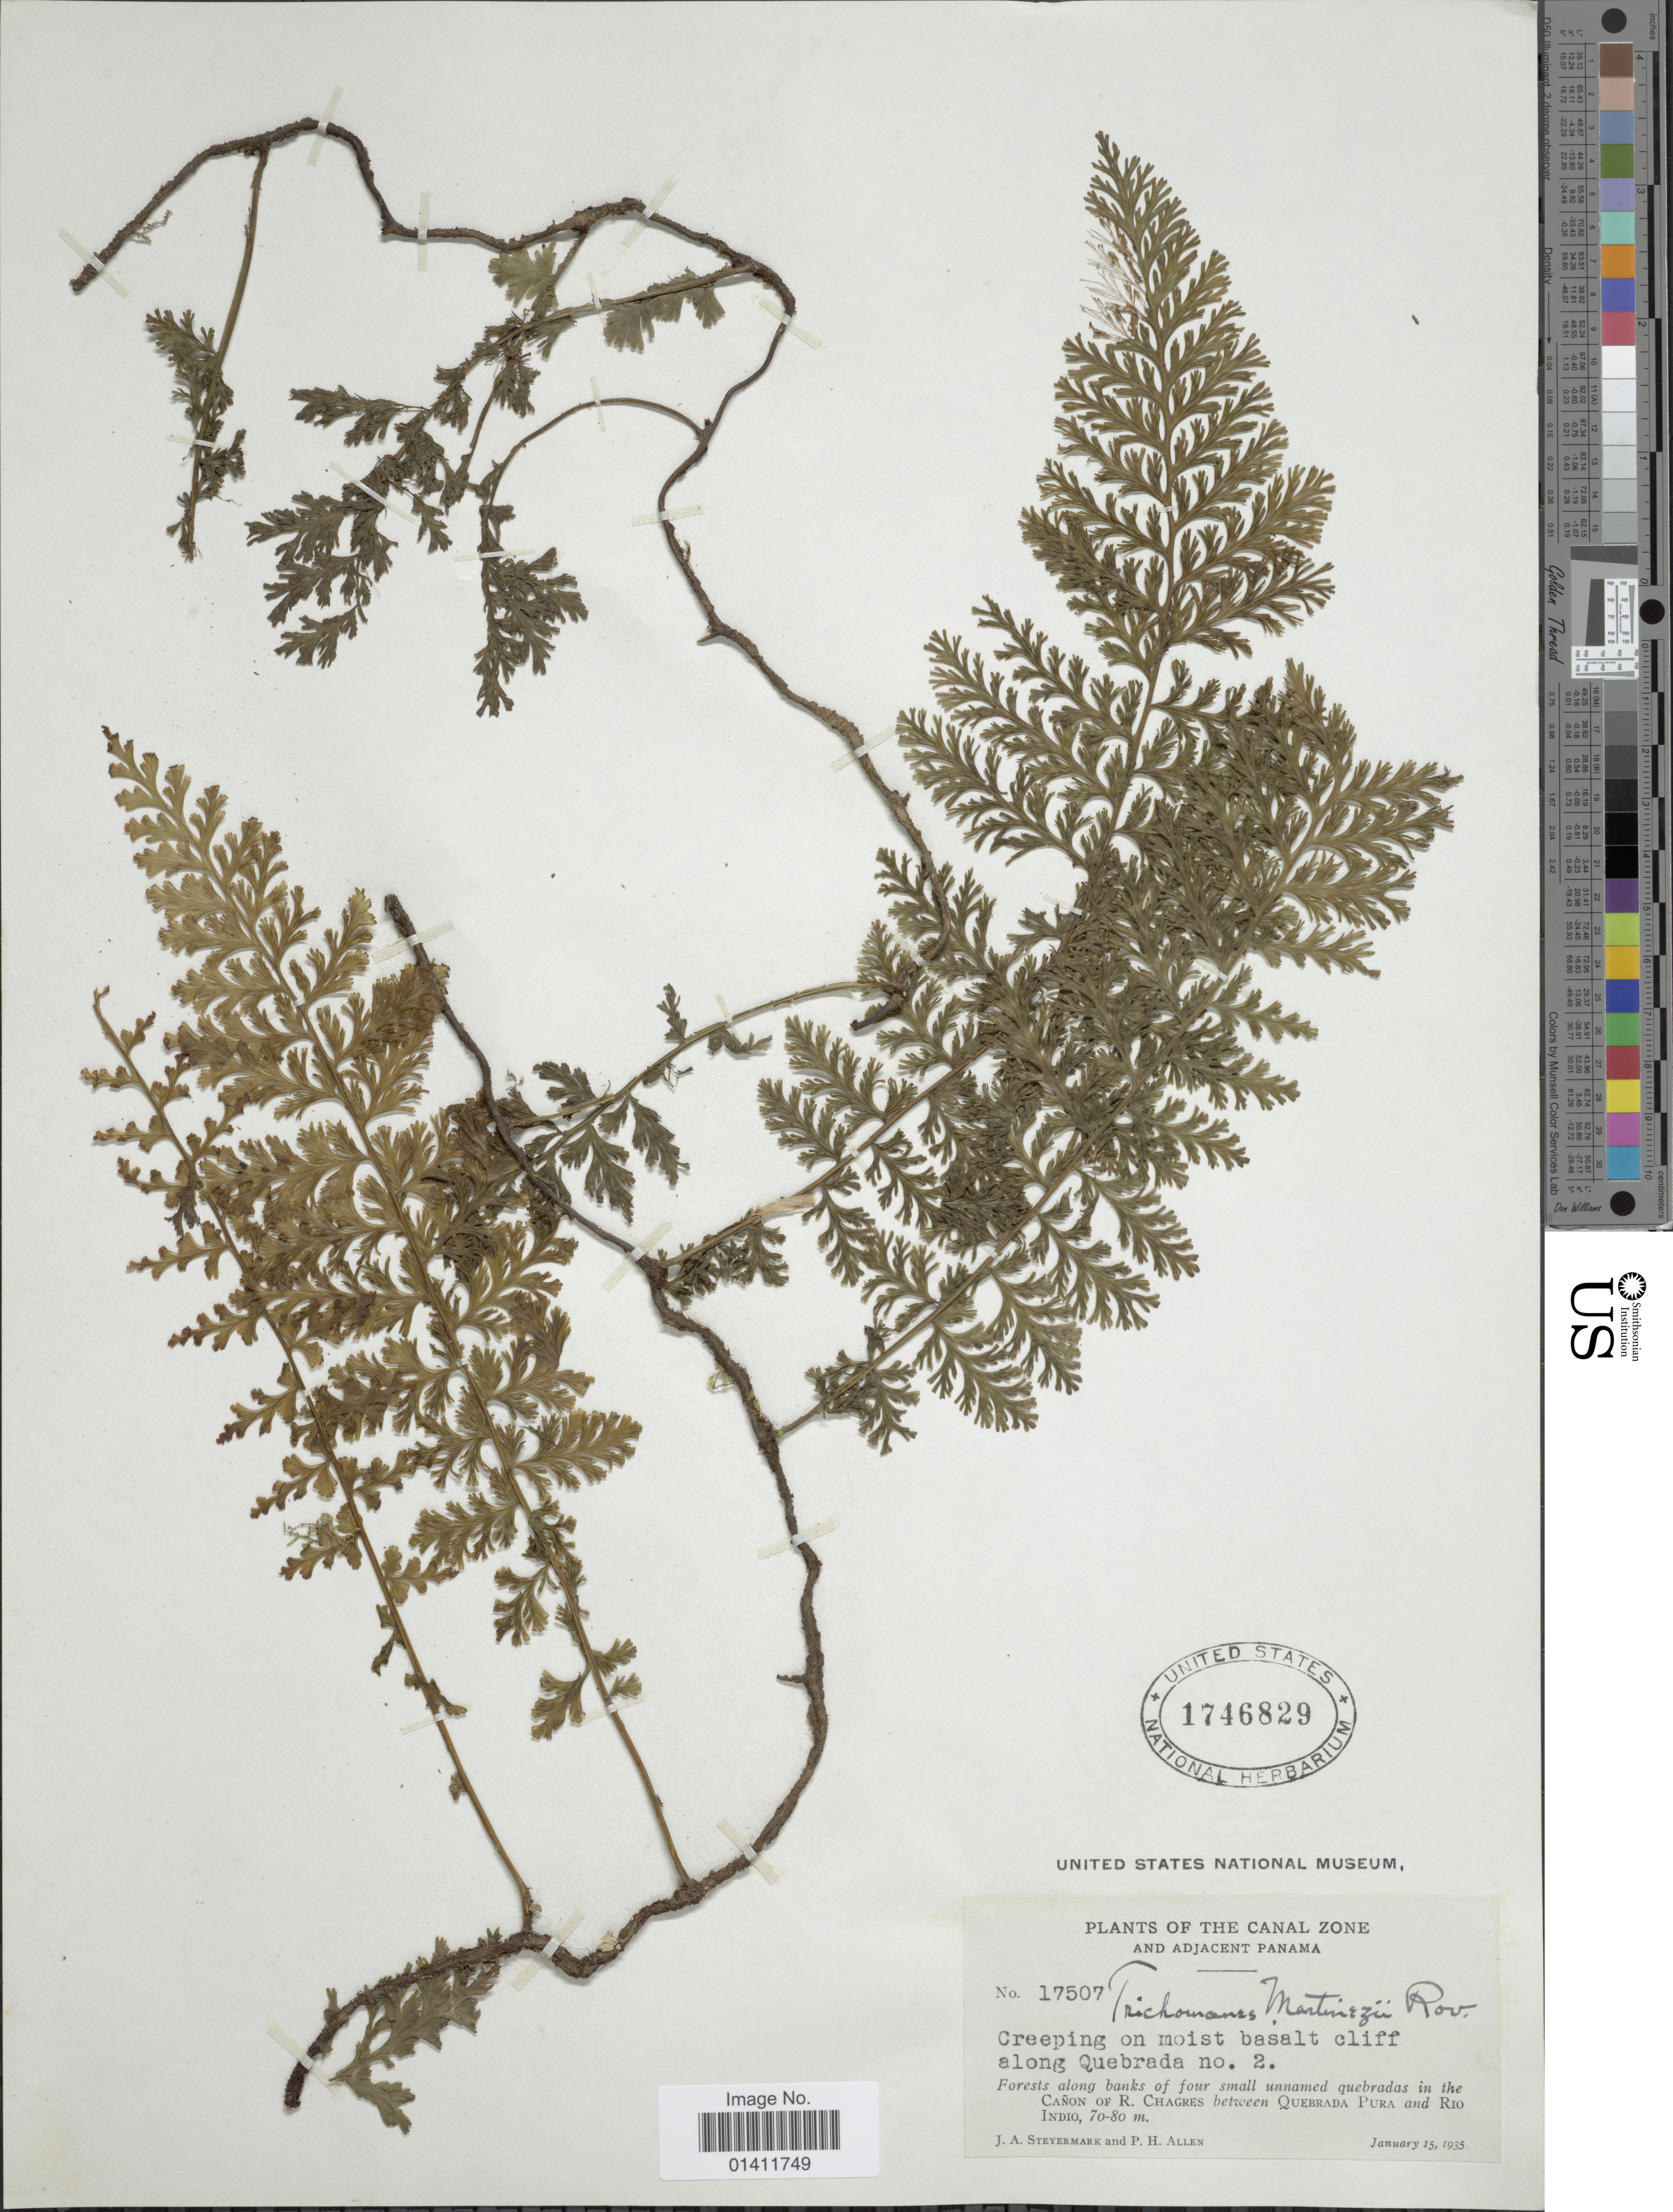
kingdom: Plantae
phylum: Tracheophyta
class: Polypodiopsida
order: Hymenophyllales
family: Hymenophyllaceae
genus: Vandenboschia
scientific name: Vandenboschia collariata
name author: (Bosch) Ebihara & K. Iwats.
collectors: J. Steyermark & P. H. Allen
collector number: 17507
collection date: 1935-01-15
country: Panama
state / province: Colón / Panamá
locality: The Canal Zone. Canon of R. Chagres between Quebrada Pura and Rio Indio.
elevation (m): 70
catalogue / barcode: US 1746829